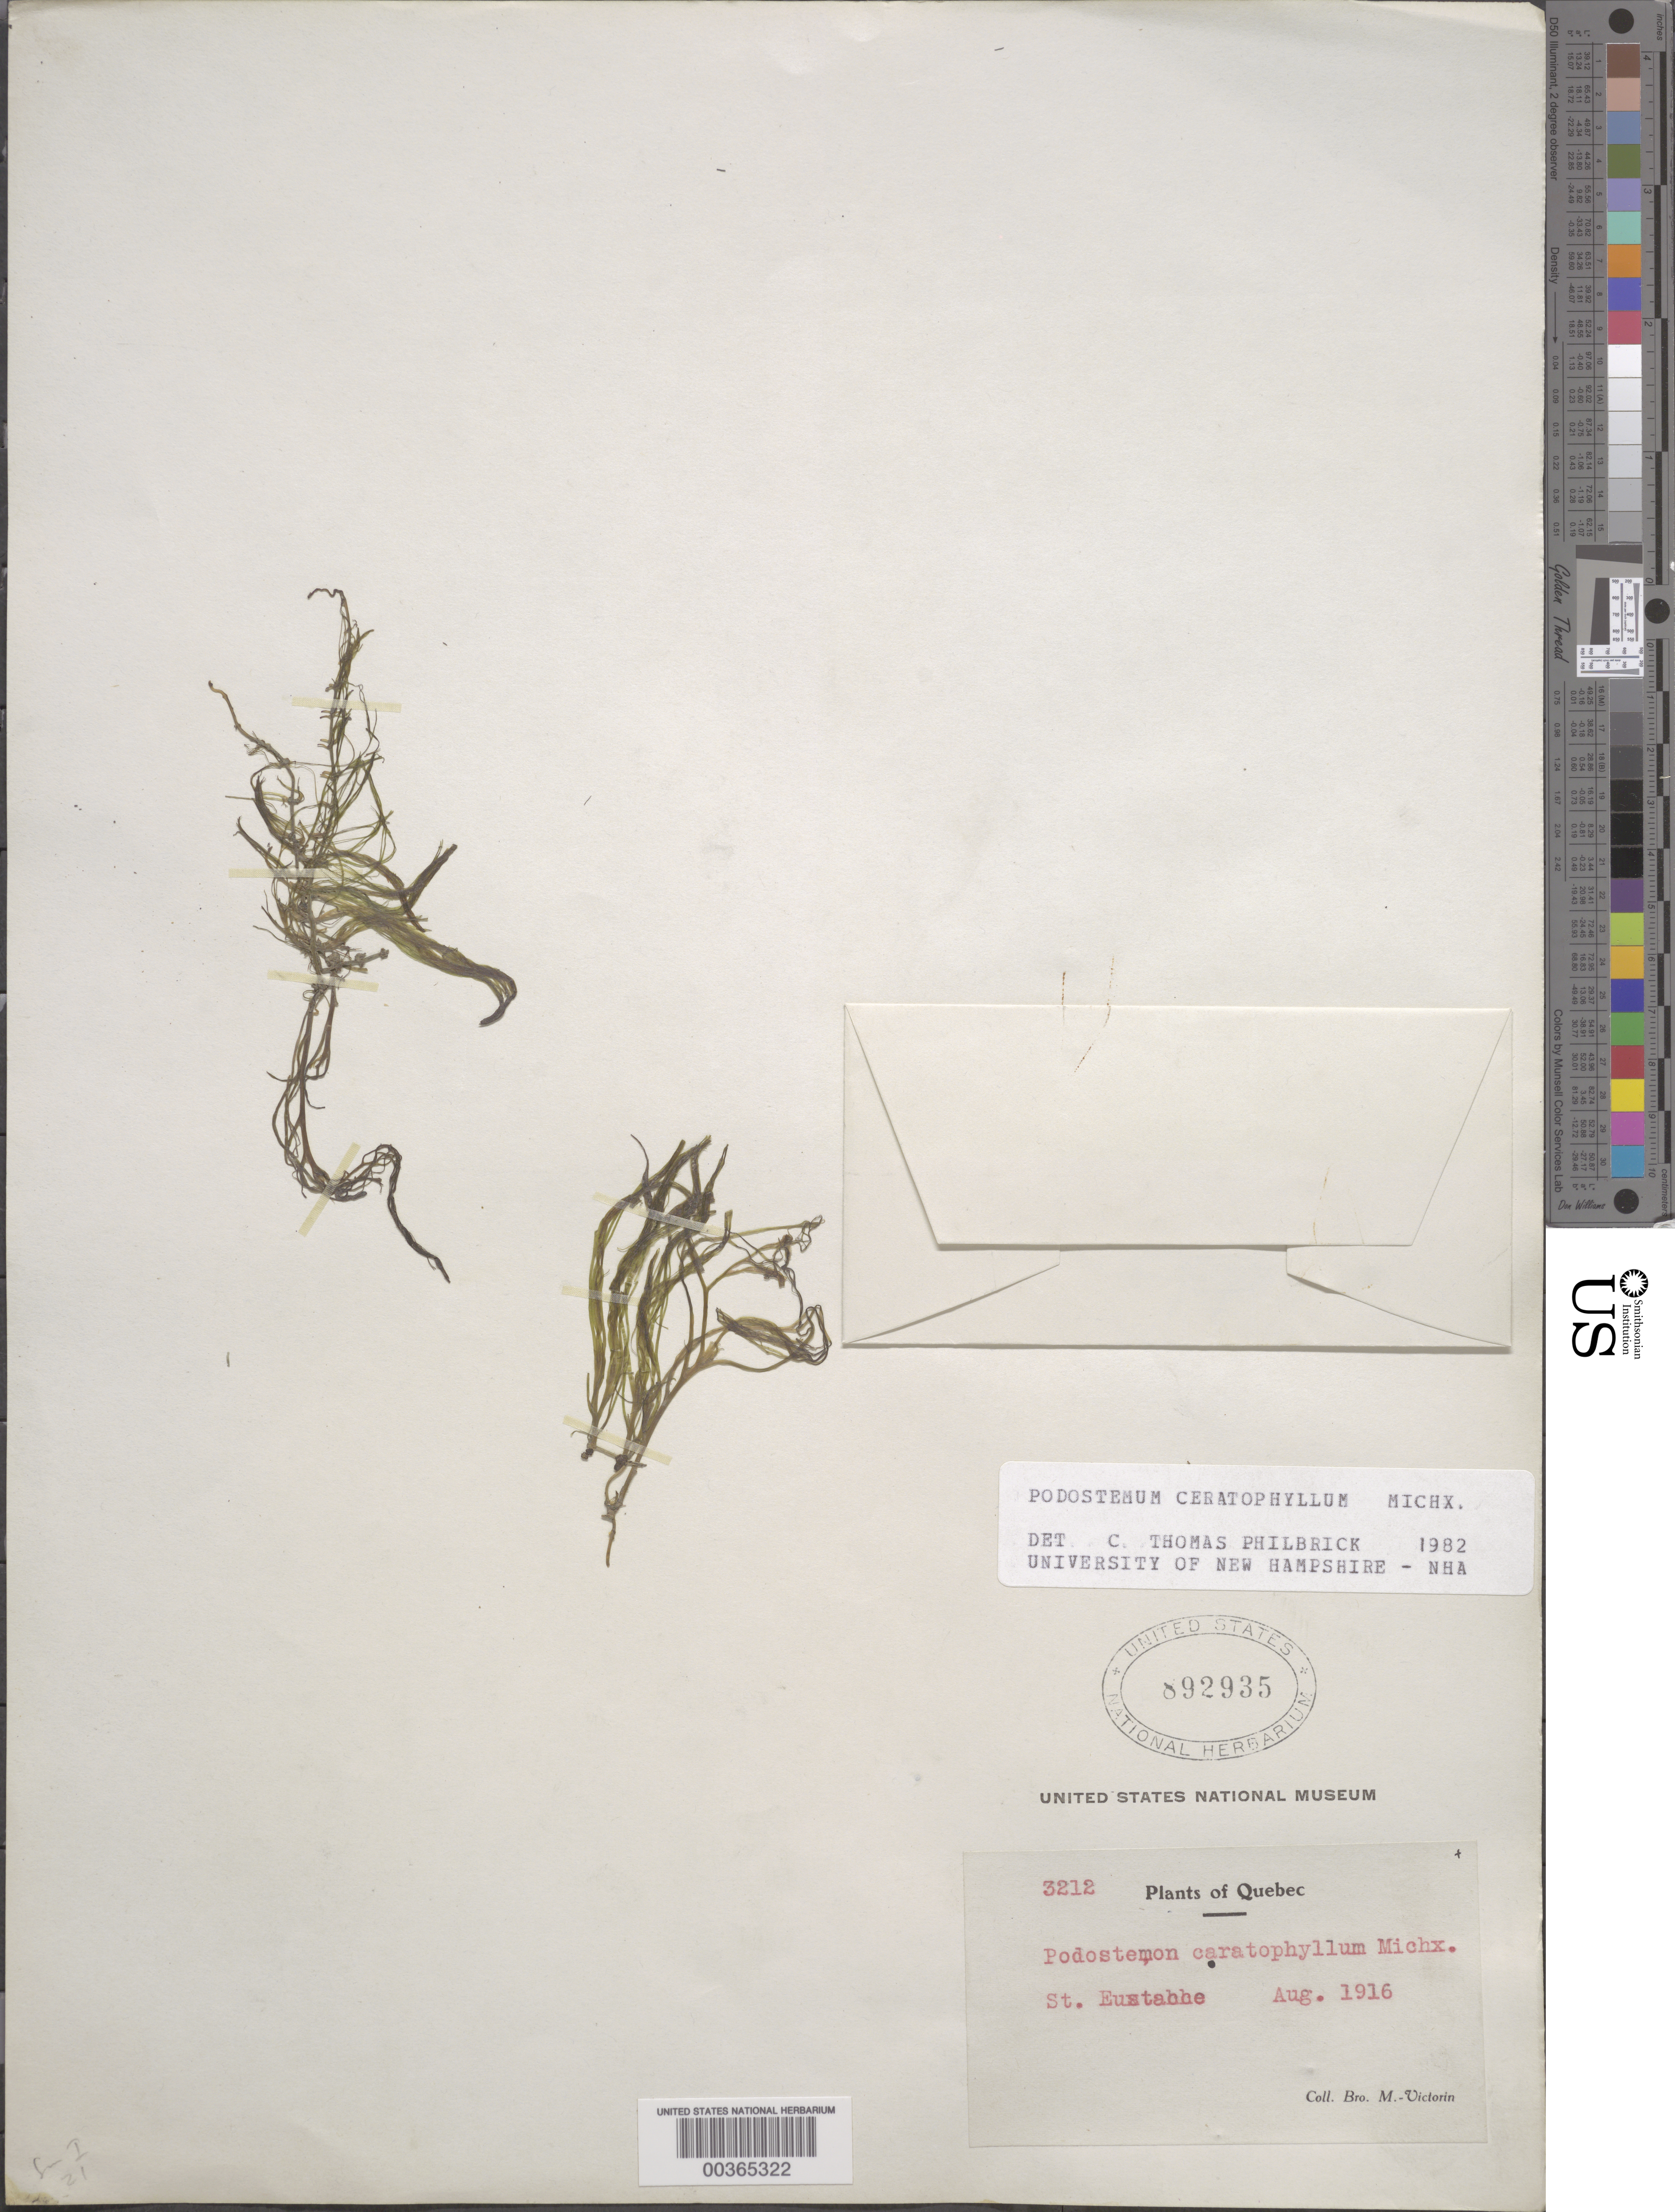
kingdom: Plantae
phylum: Tracheophyta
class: Magnoliopsida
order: Malpighiales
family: Podostemaceae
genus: Podostemum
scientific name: Podostemum ceratophylllum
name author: Michx.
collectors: Fr. Marie-Victorin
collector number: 3212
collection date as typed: Aug 1916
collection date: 1916-08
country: Canada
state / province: Quebec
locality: St. eustache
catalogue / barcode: US 892935